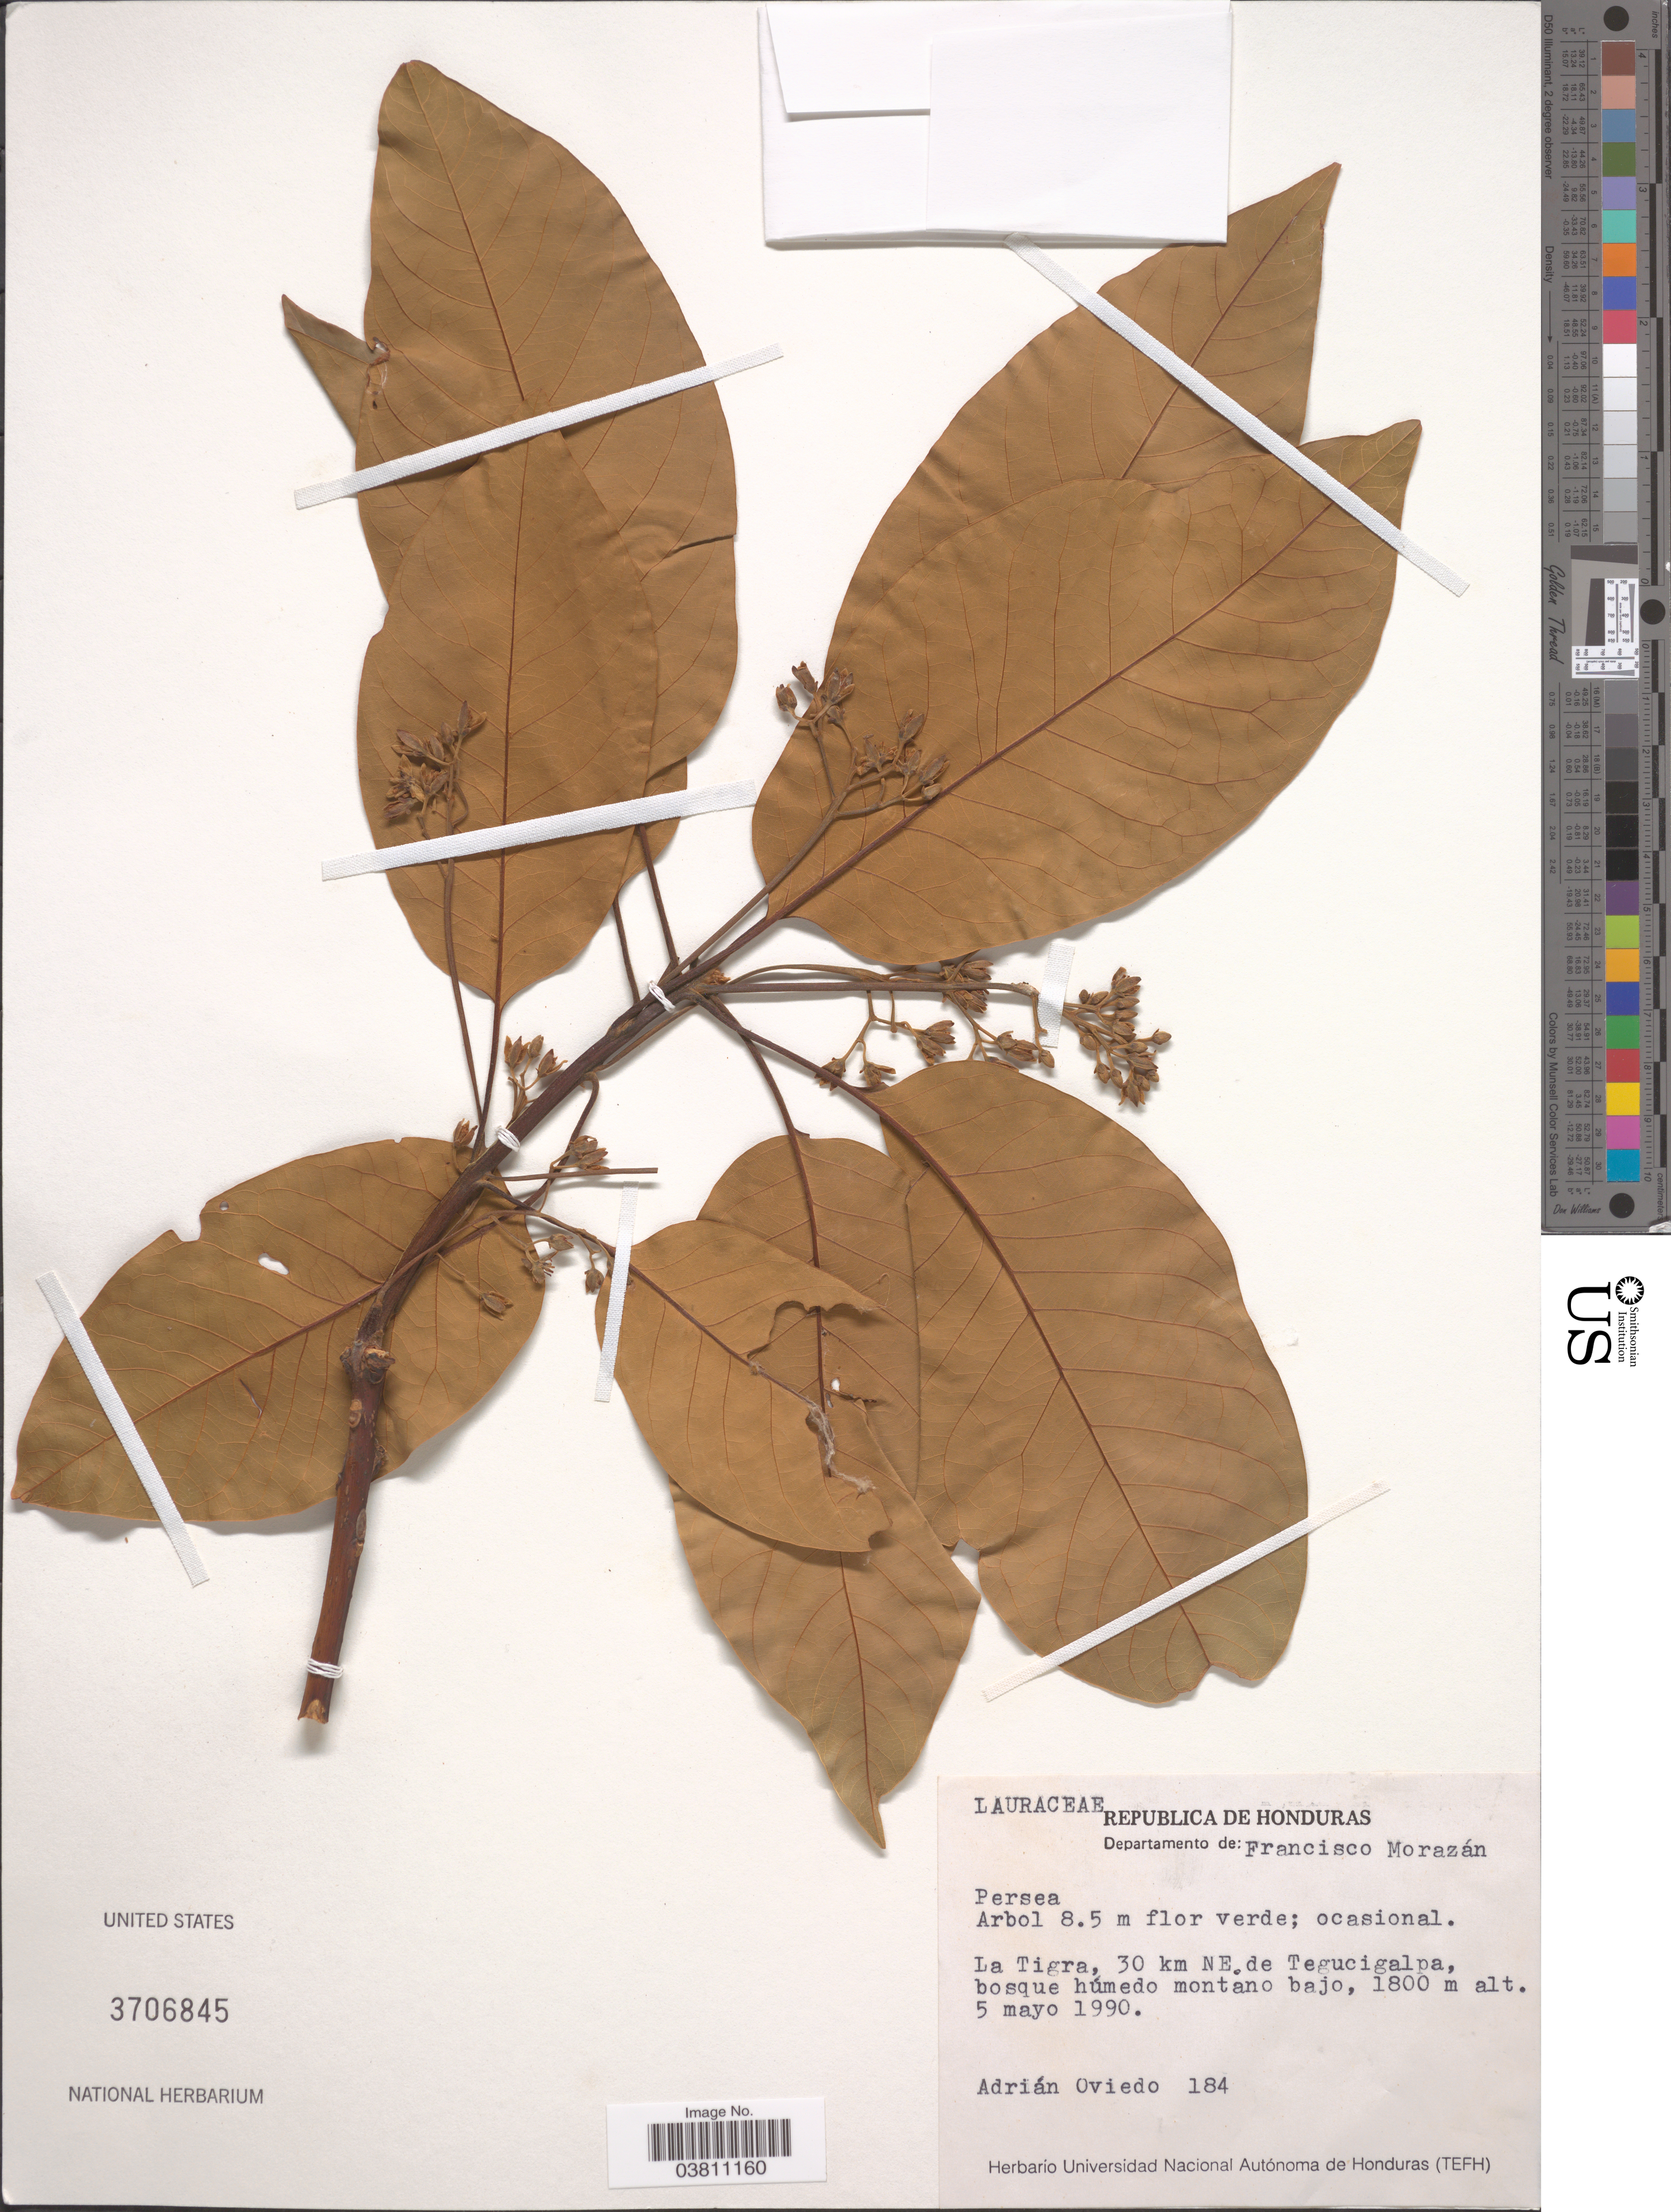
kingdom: Plantae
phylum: Tracheophyta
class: Magnoliopsida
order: Laurales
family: Lauraceae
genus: Persea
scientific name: Persea sp.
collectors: A. Oviedo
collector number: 184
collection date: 1990-05-05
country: Honduras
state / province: Fco. Morazán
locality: Republica de Honduras. Departamento de: Francisco Morazán. La Tigra, 30 km NE. de Tegucigalpa.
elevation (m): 1800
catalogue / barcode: US 3706845